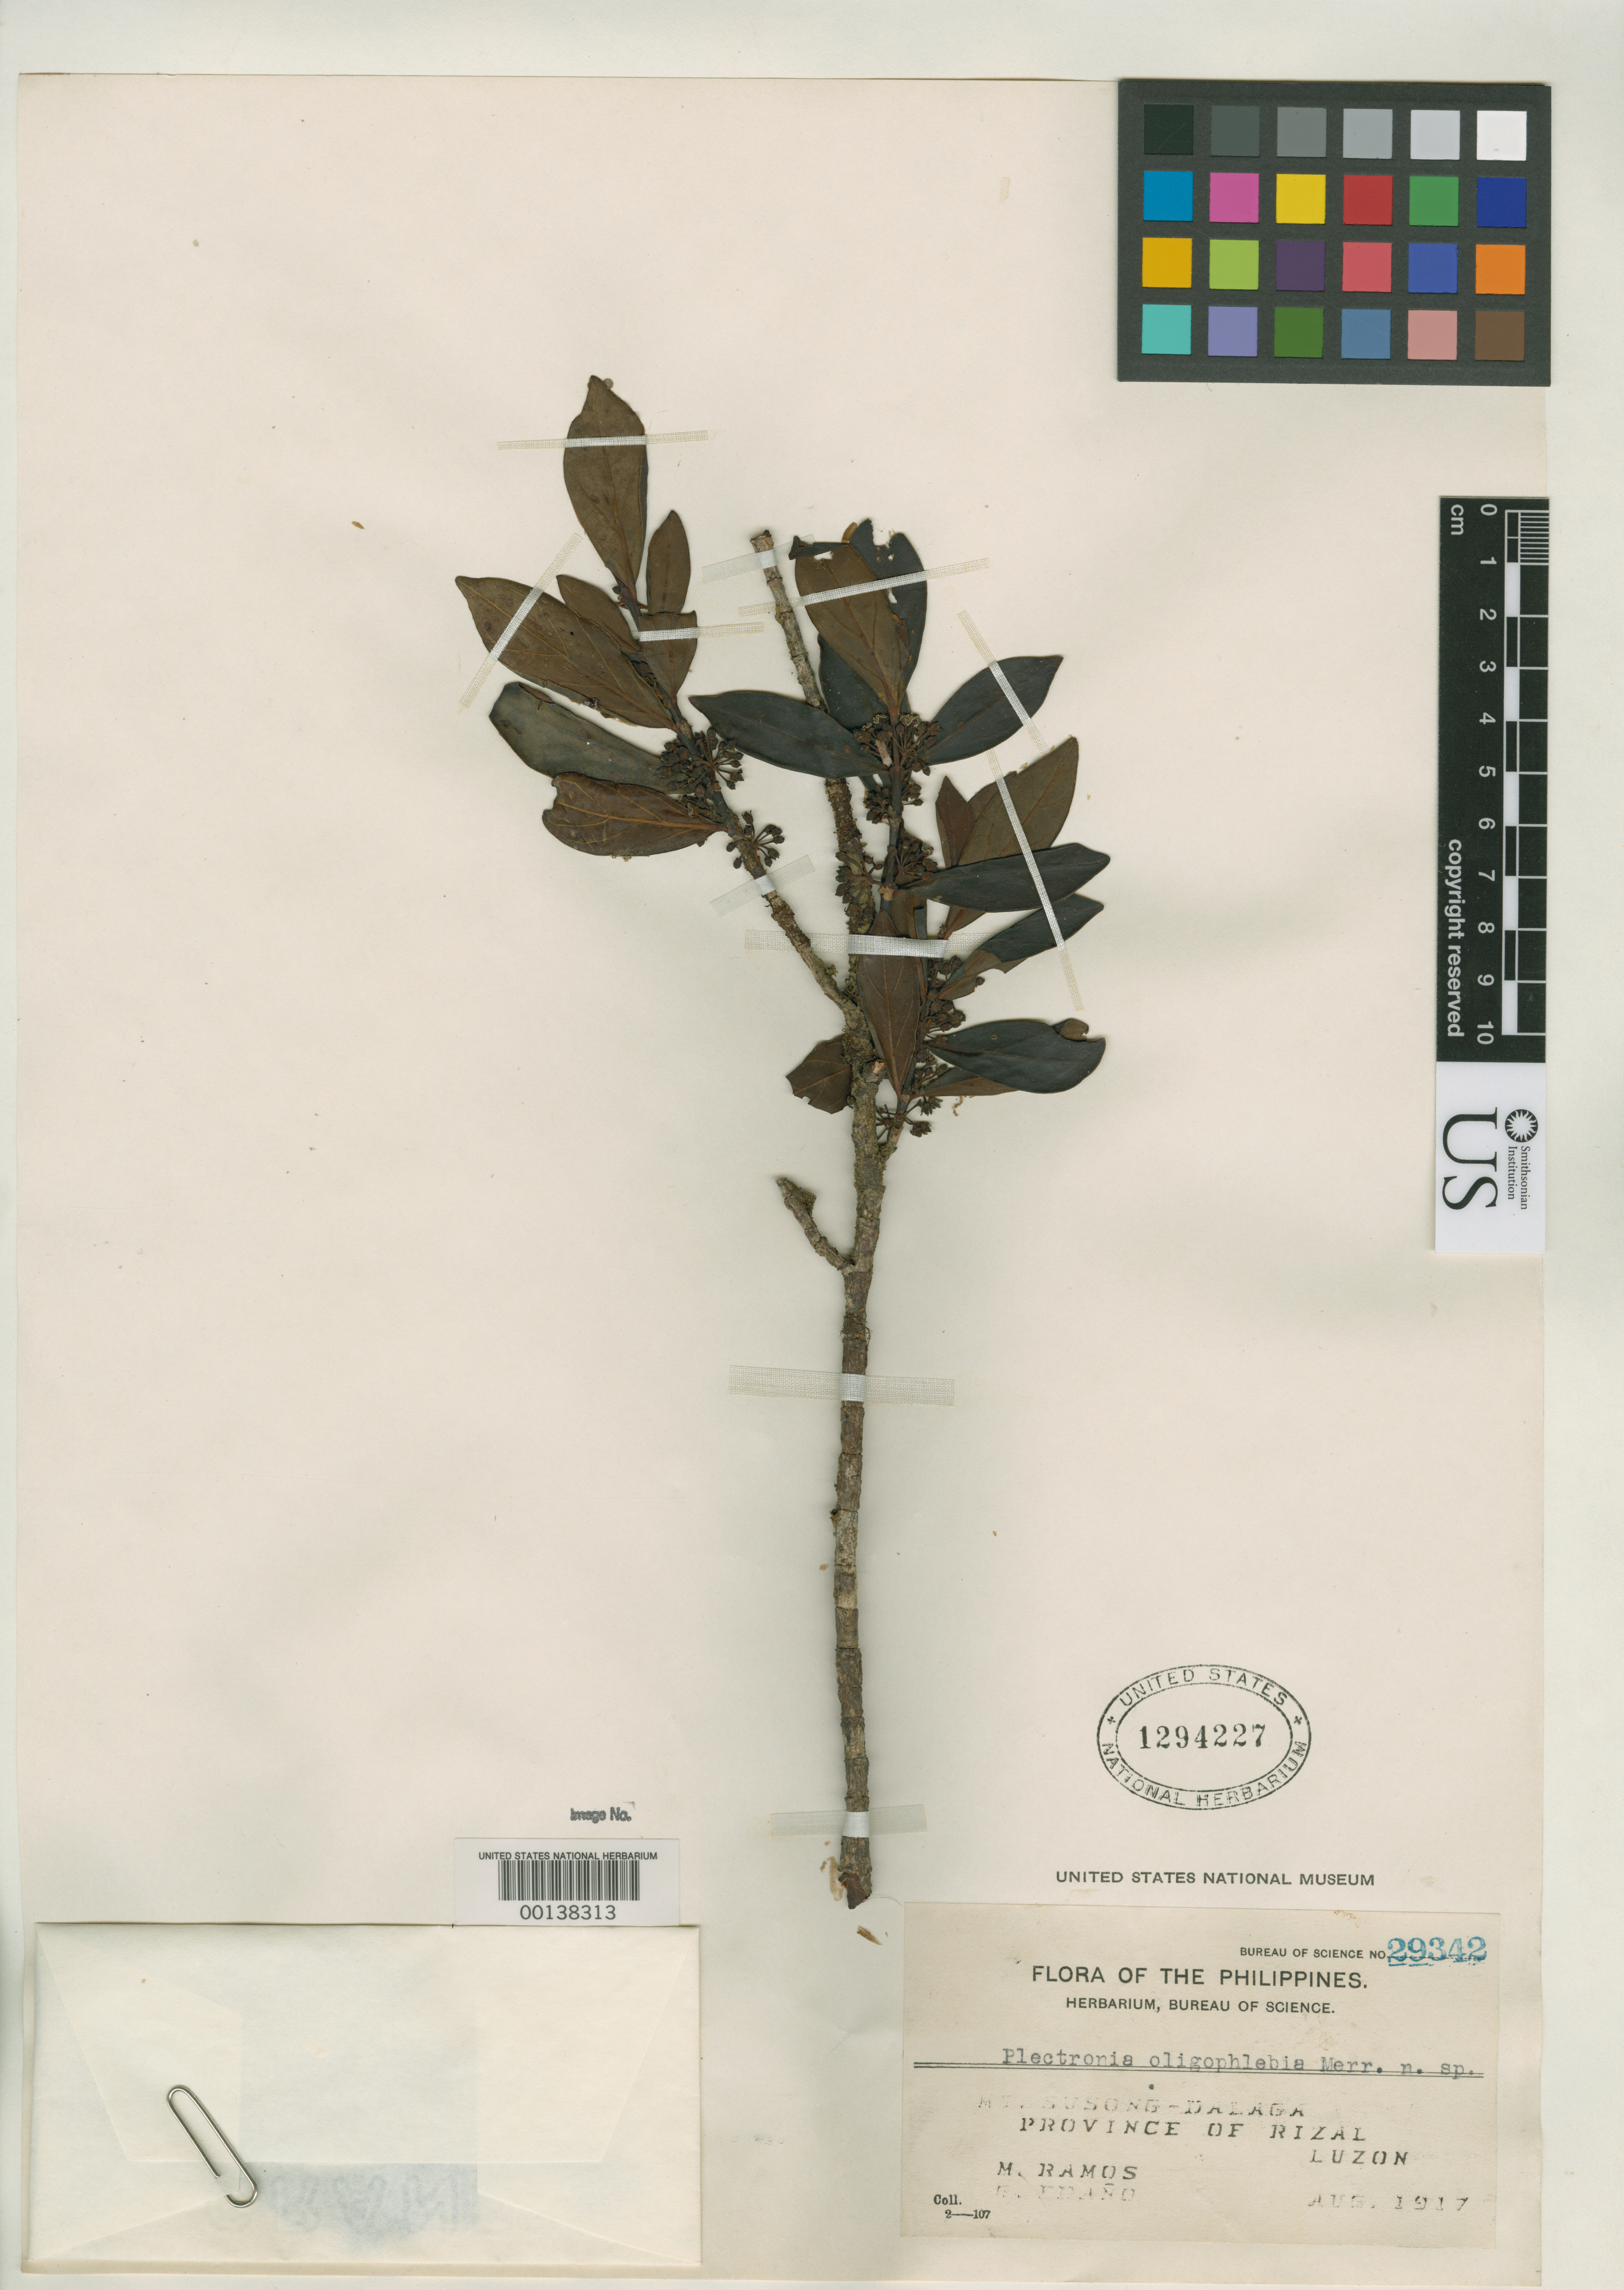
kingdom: Plantae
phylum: Tracheophyta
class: Magnoliopsida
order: Gentianales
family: Rubiaceae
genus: Plectronia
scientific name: Plectronia oligophlebia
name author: Merr.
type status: Isotype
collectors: M. Ramos & G. E. Edaño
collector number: Bur. Sci. 29342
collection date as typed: Aug 1917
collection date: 1917-08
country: Philippines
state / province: Calabarzon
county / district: Rizal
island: Luzon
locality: Mt. Susong-Dalaga.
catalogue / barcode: US 1294227